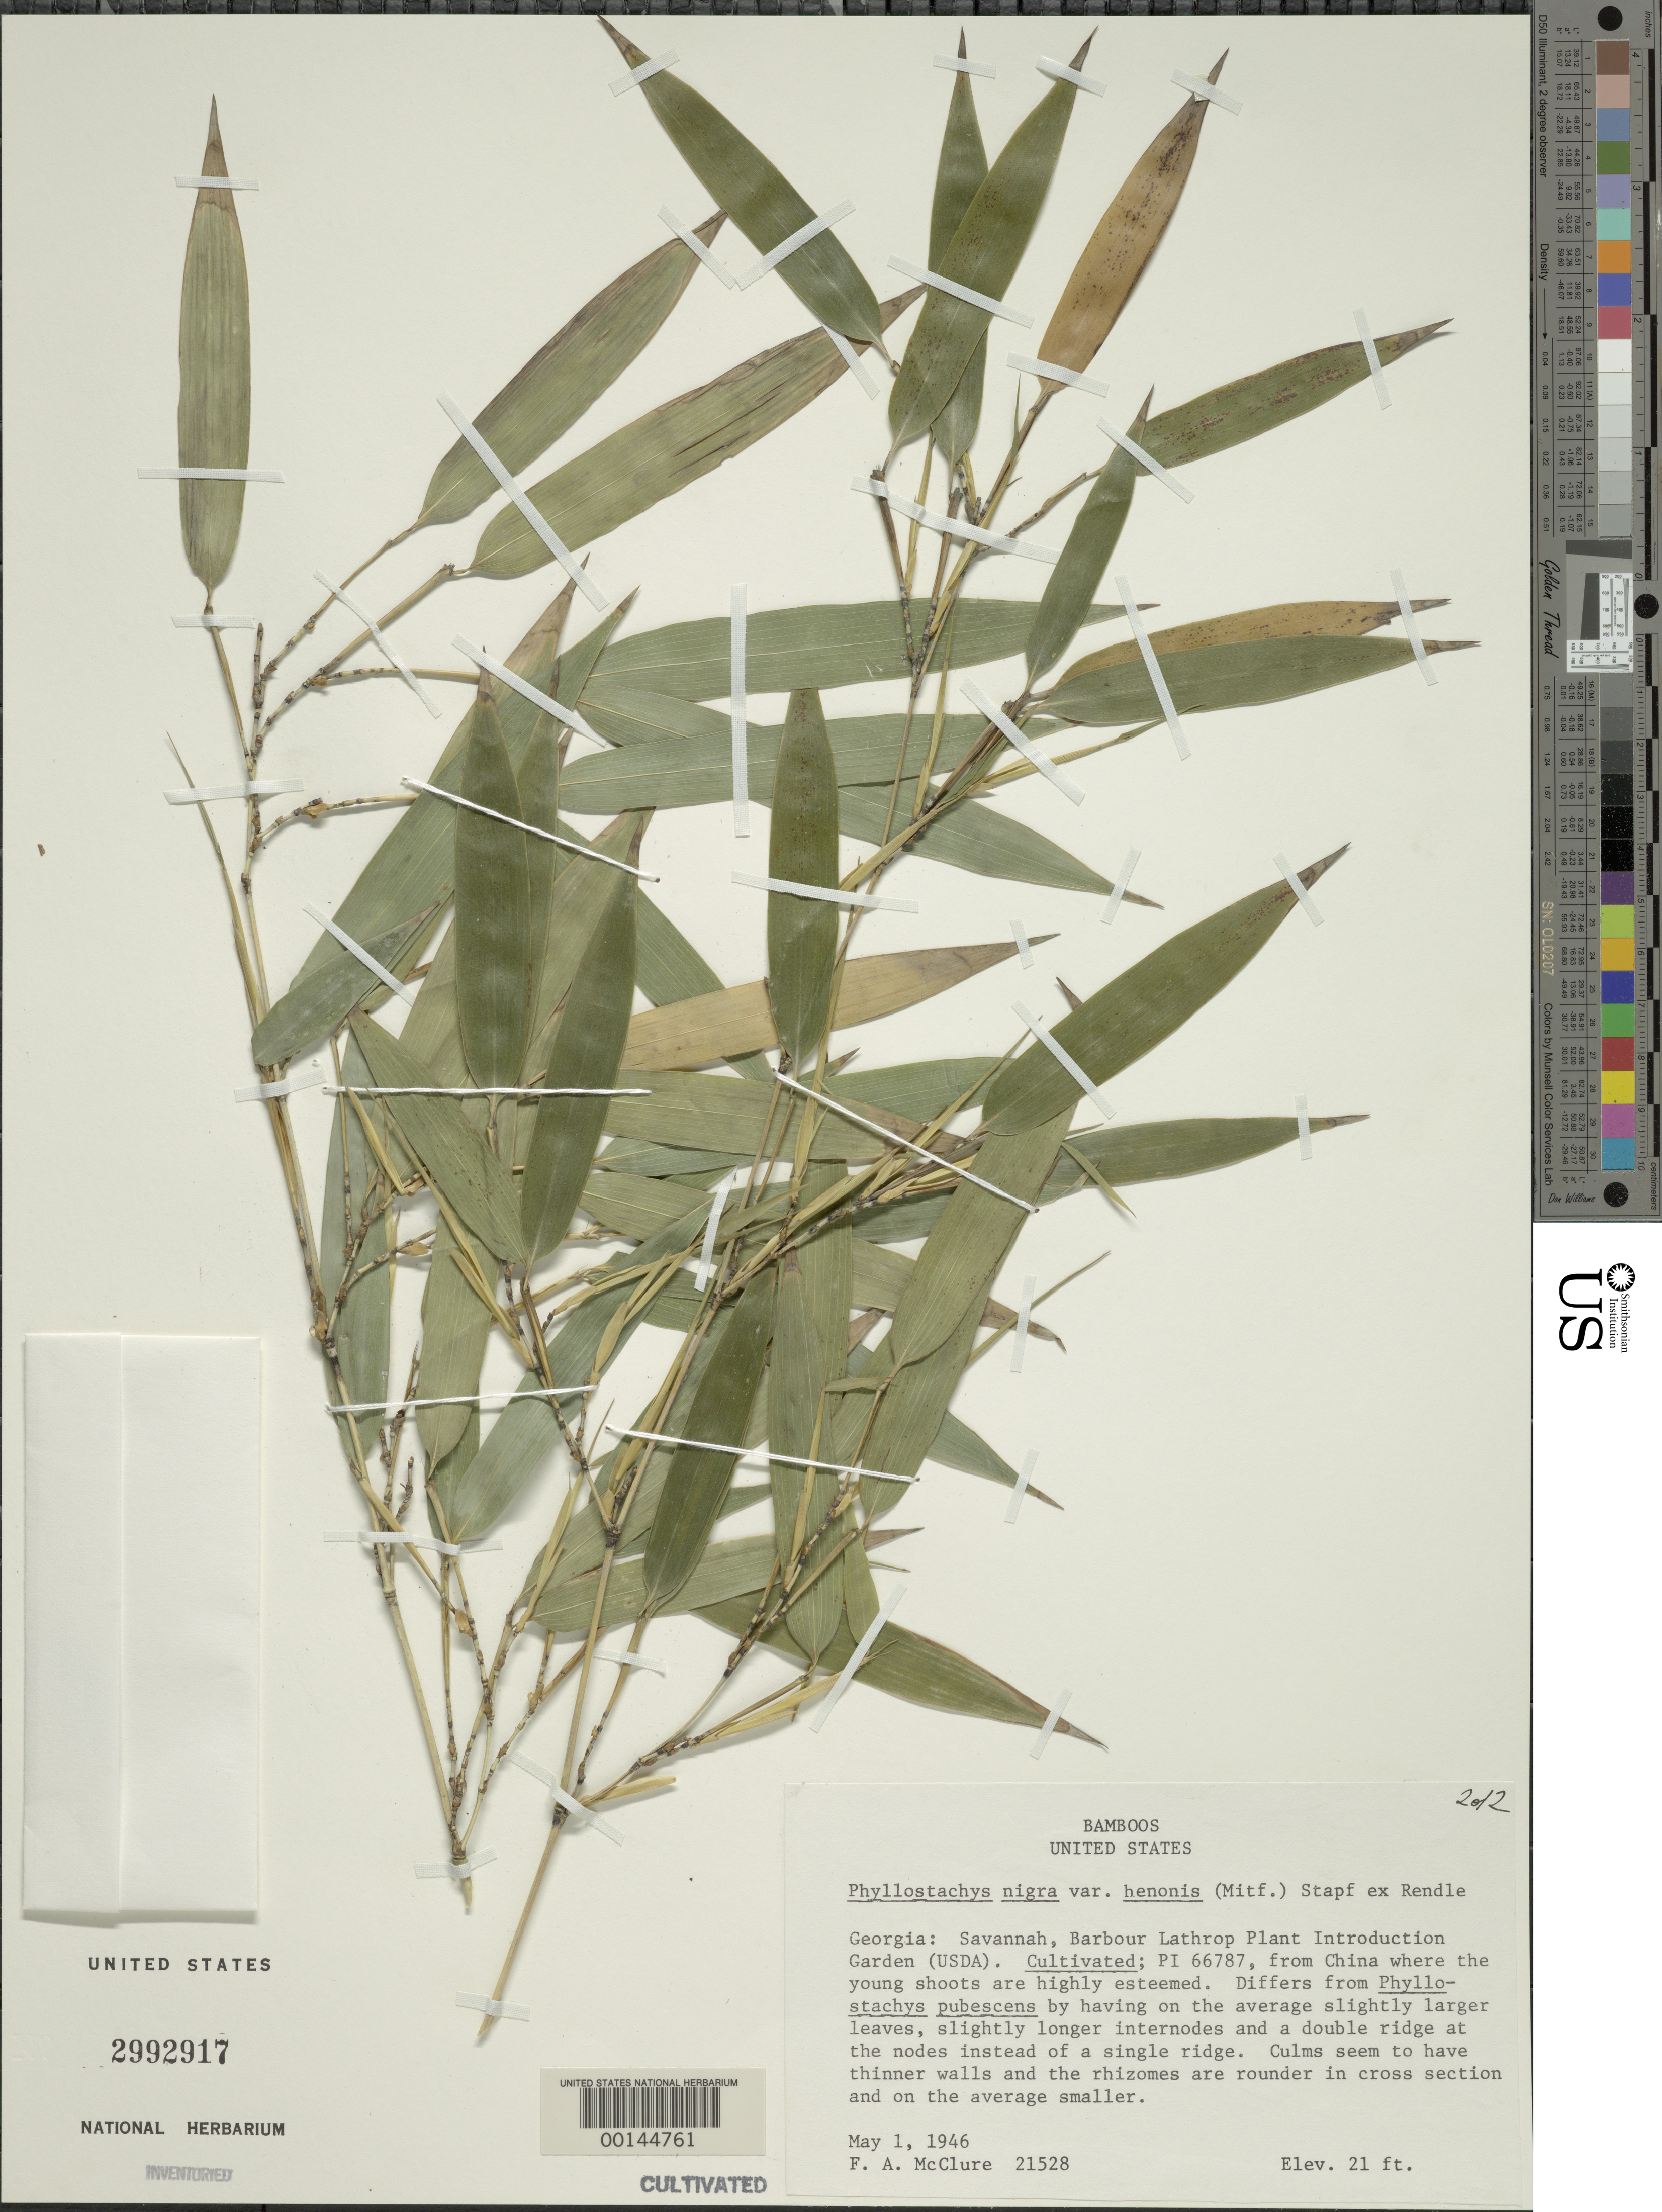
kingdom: Plantae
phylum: Tracheophyta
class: Liliopsida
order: Poales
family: Poaceae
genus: Phyllostachys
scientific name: Phyllostachys nigra var. henonis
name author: (Mitford) Stapf ex Rendle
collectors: F. A. McClure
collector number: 21528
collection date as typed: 01 May 1946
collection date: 1946-05-01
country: United States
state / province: Georgia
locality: Savannah, barbour lathrop p.i. garden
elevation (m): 6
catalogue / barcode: US 2992917